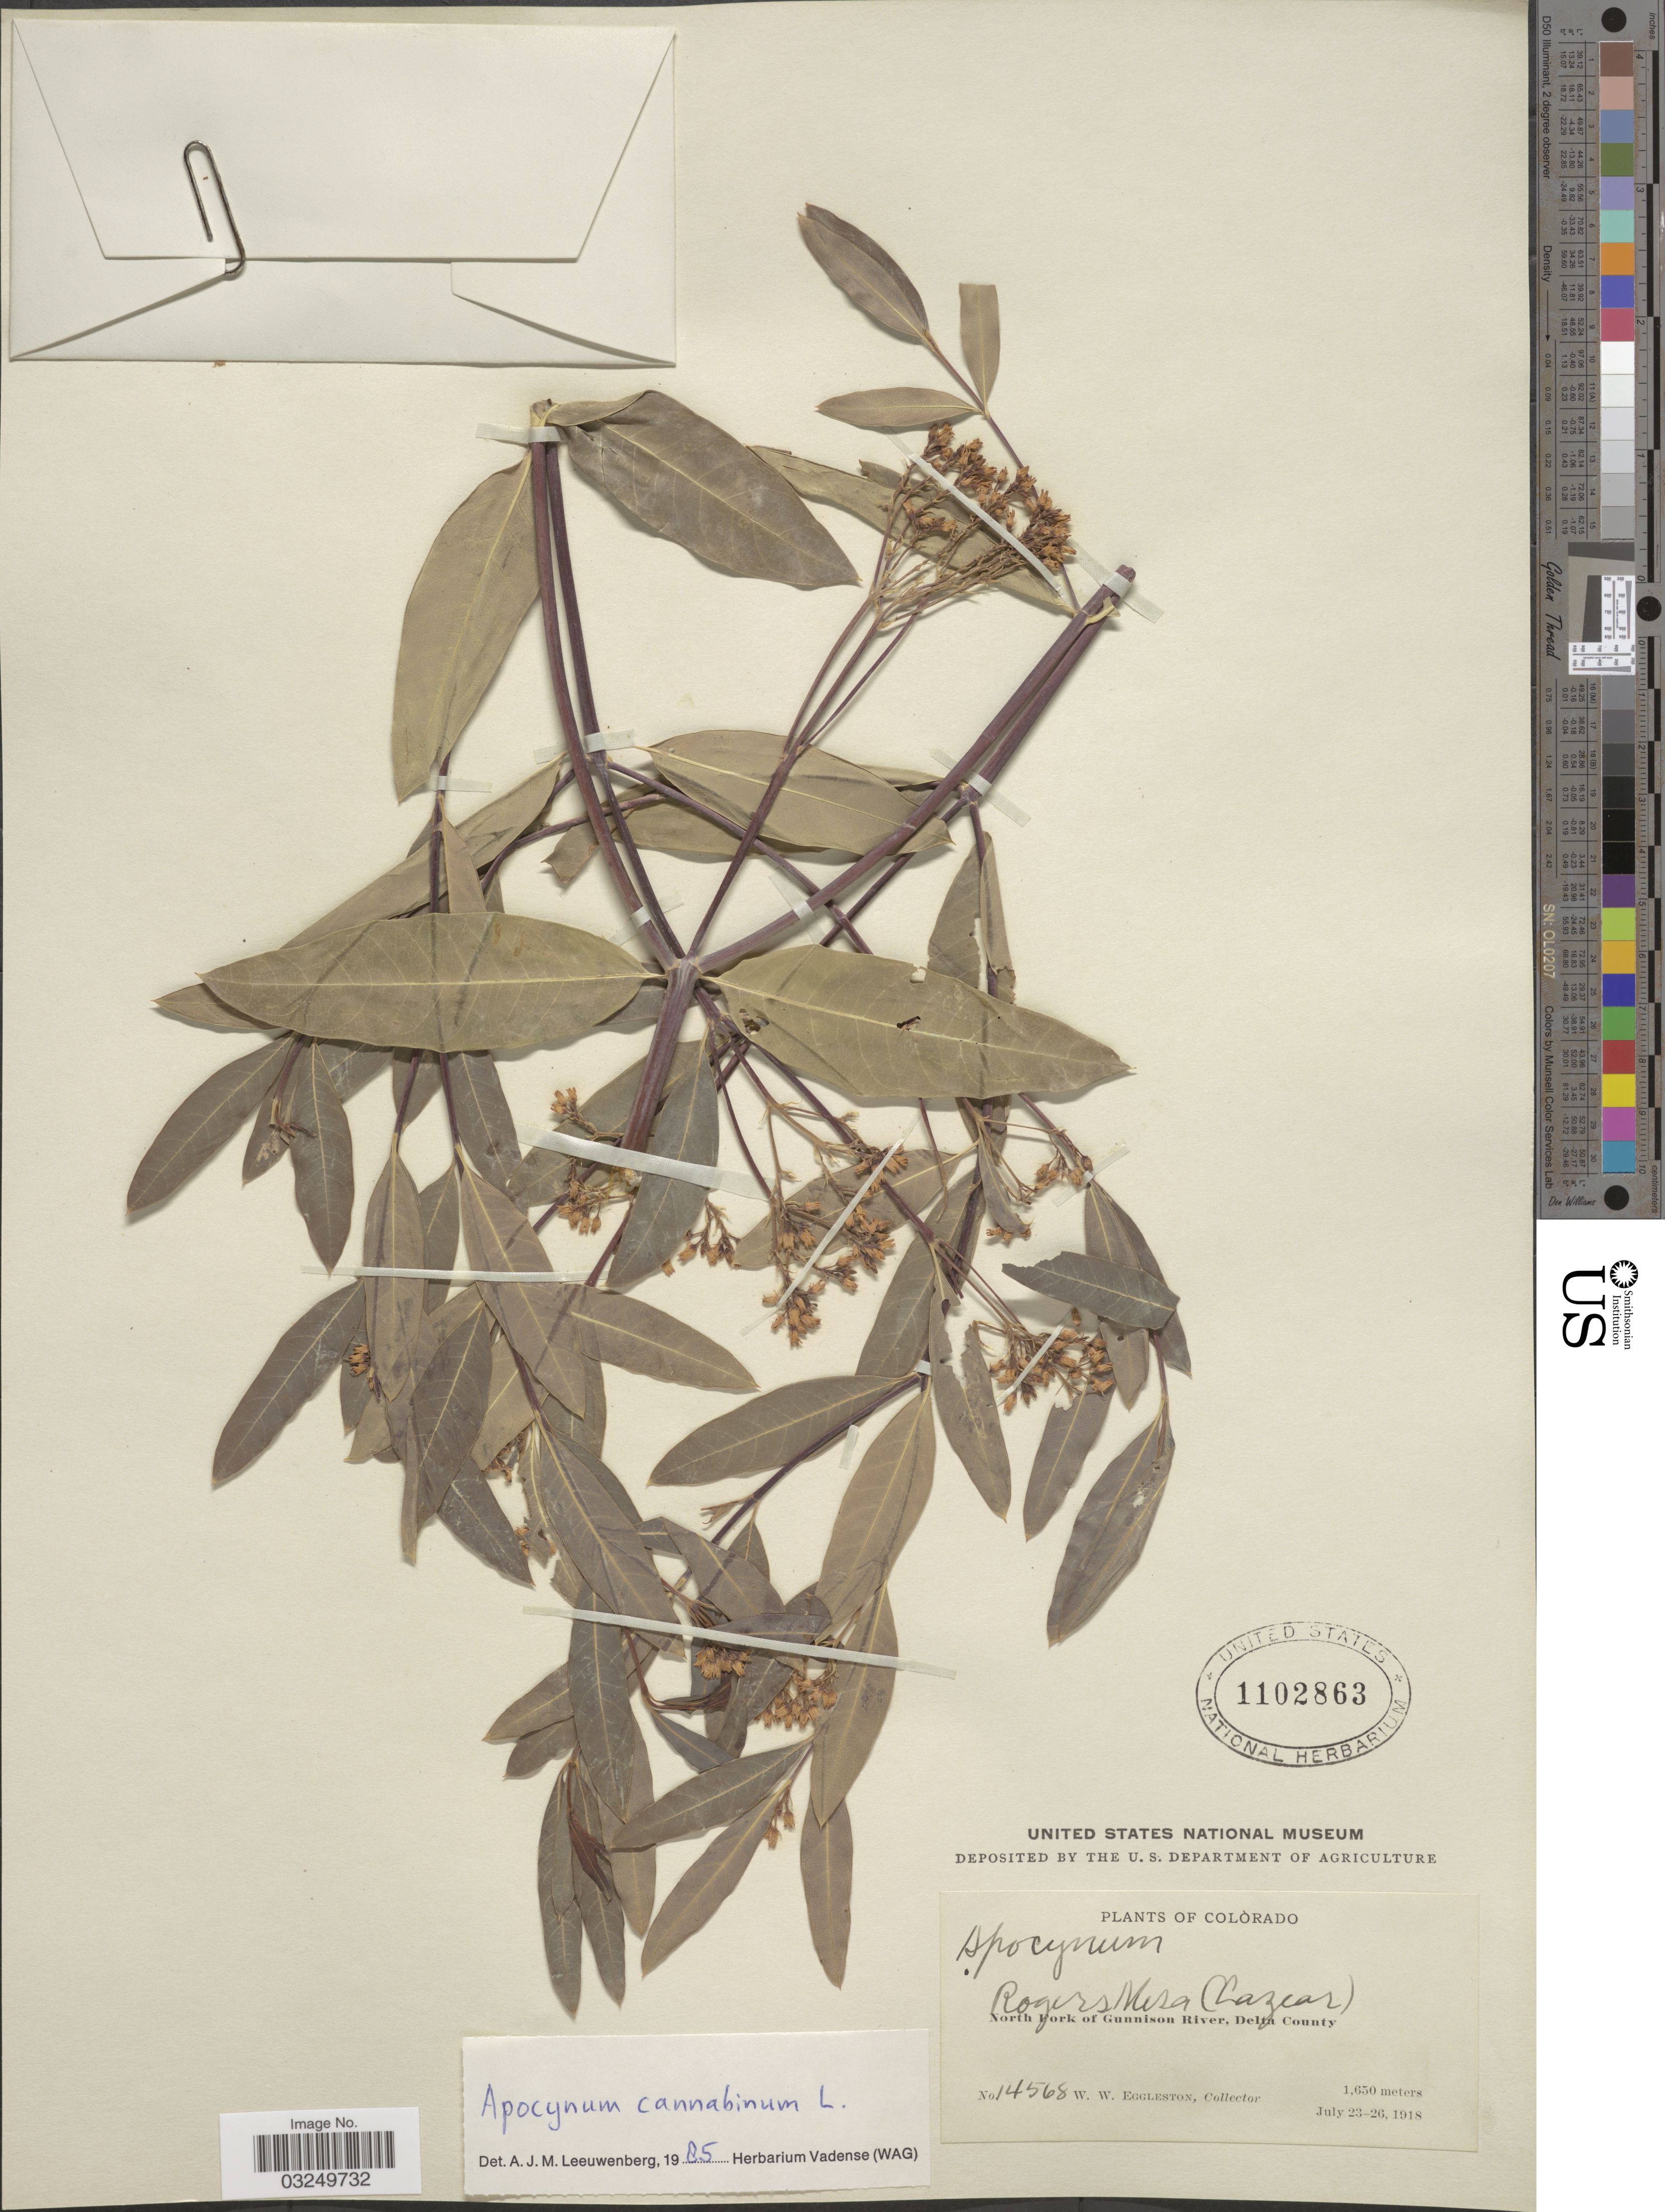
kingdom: Plantae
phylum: Tracheophyta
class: Magnoliopsida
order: Gentianales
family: Apocynaceae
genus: Apocynum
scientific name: Apocynum cannabinum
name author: L.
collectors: W. W. Eggleston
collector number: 14568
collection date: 1918-07-23/1918-07-26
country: United States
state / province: Colorado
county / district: Delta County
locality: Rogers Mesa (Lazcar). North Fork of Gunnison River.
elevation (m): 1650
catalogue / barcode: US 1102863